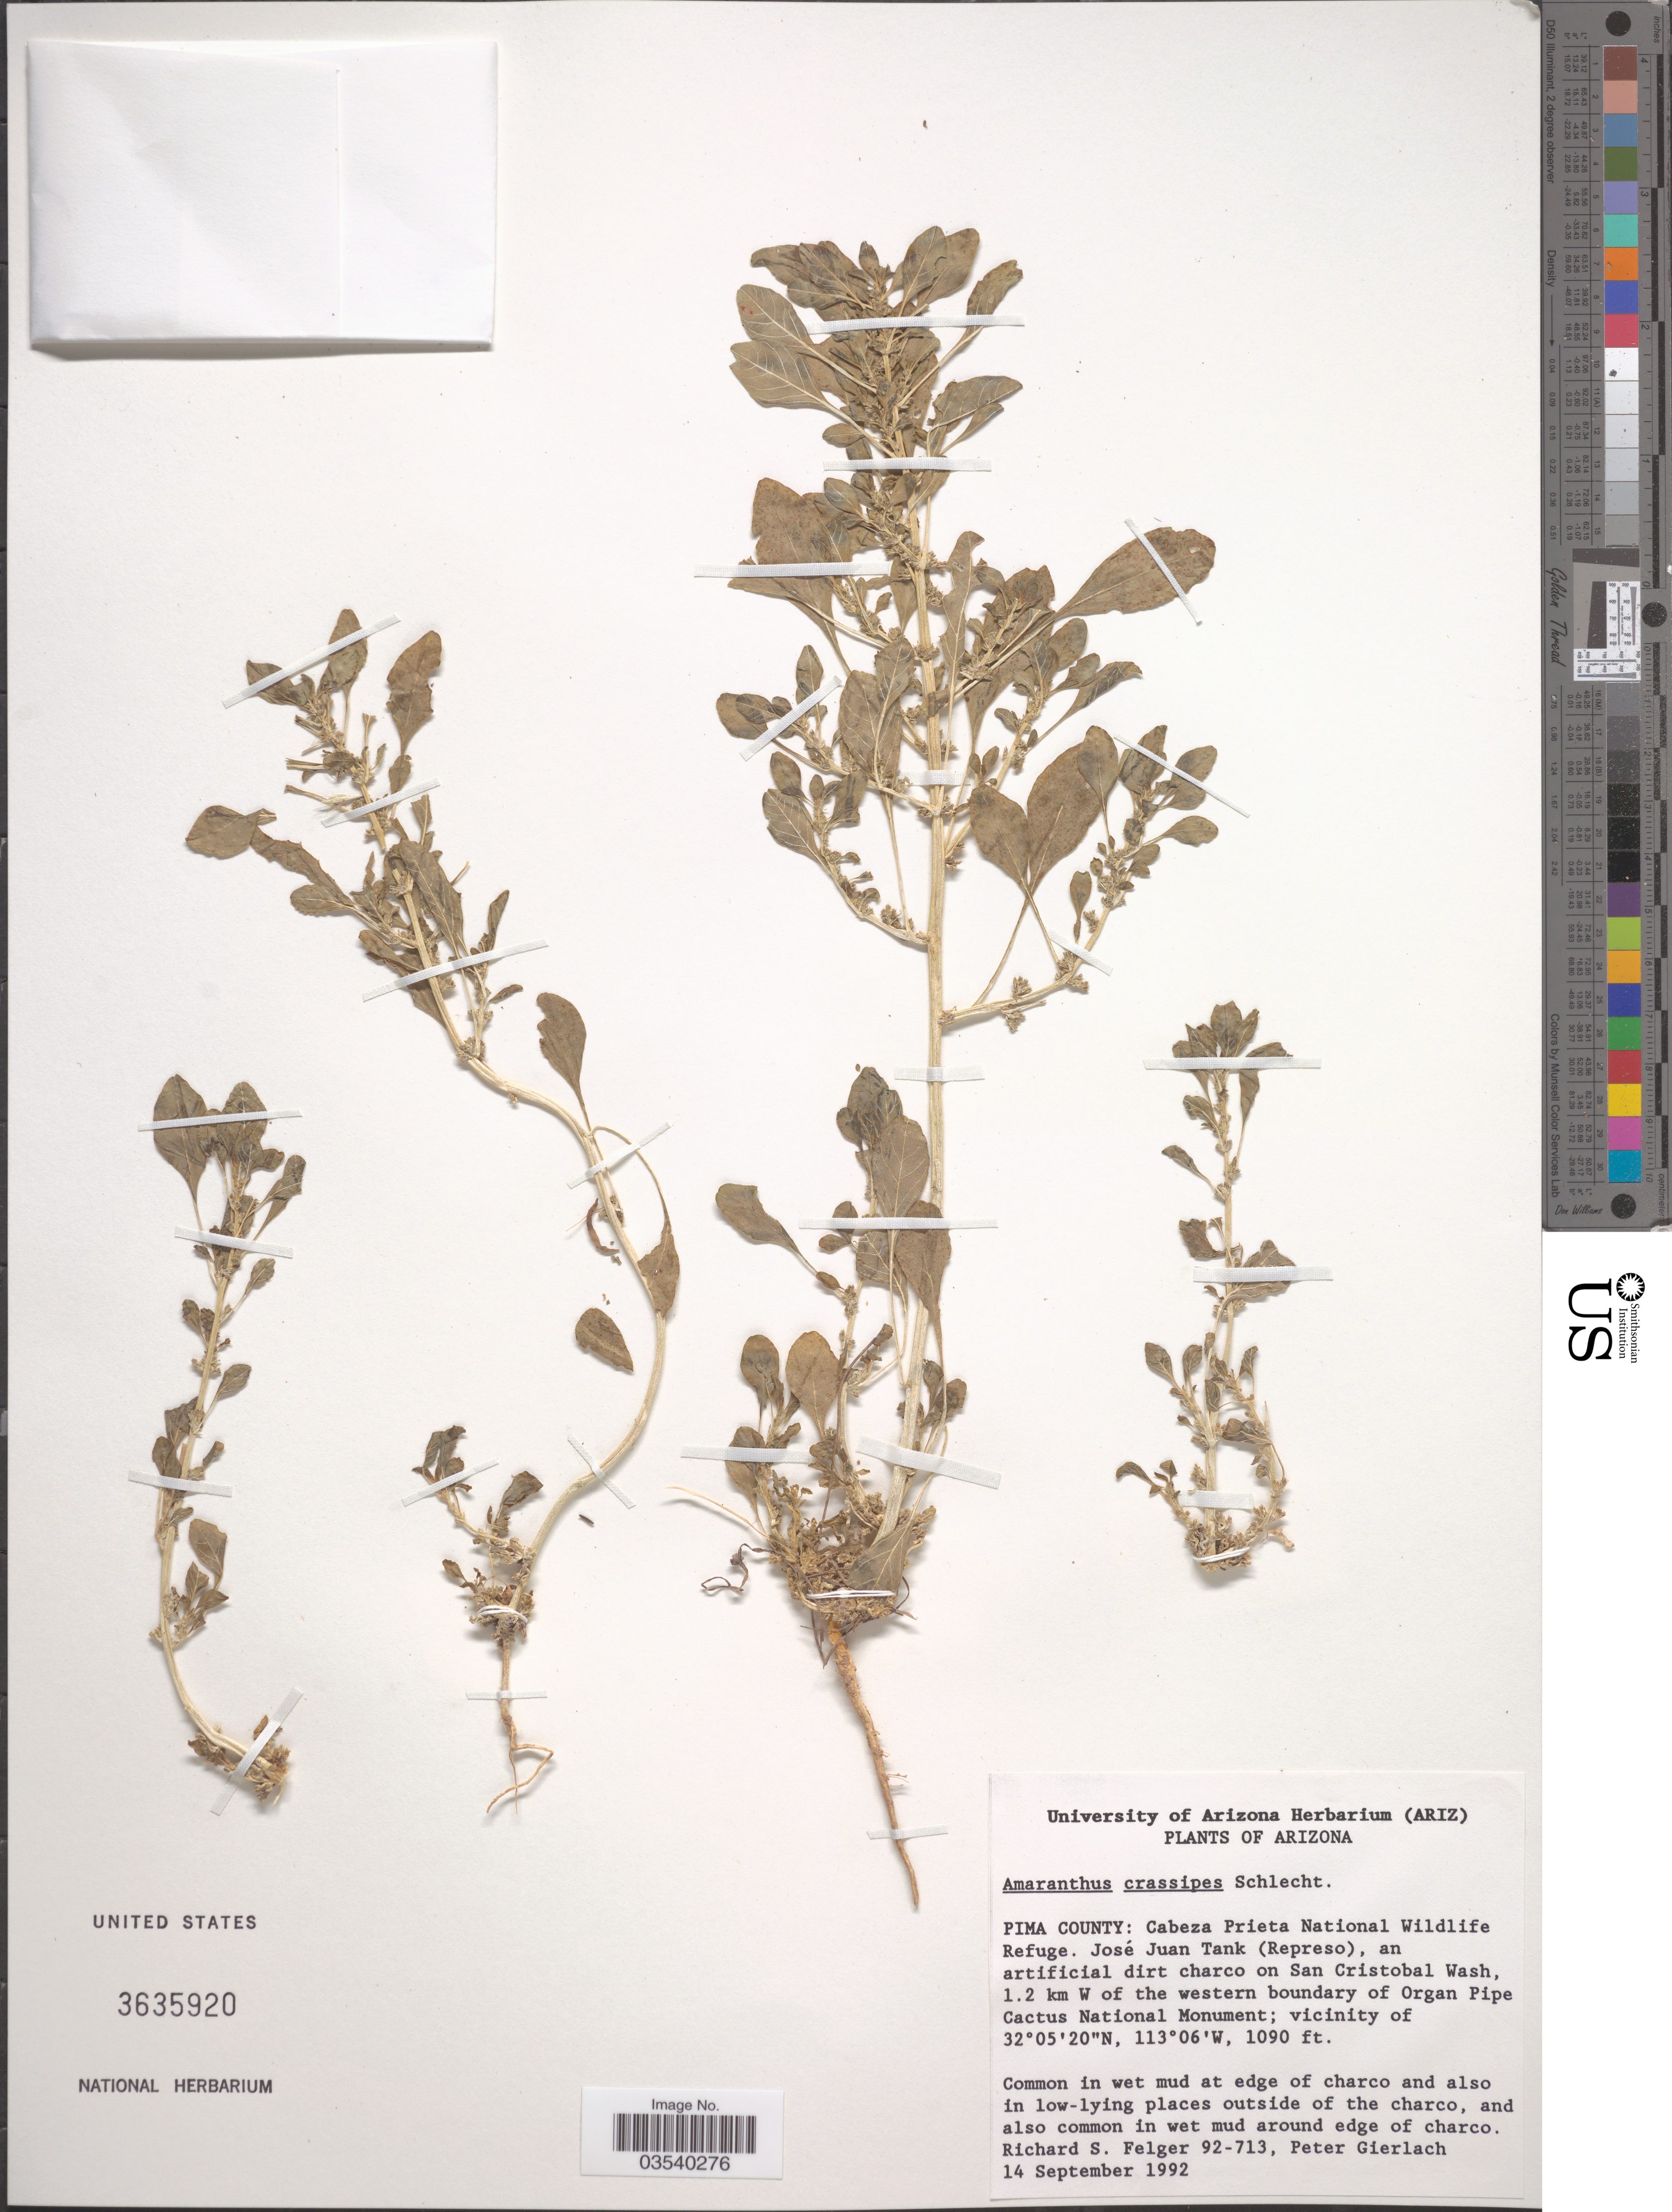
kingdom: Plantae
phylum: Tracheophyta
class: Magnoliopsida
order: Caryophyllales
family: Amaranthaceae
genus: Amaranthus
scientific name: Amaranthus crassipes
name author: Schltdl.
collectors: R. S. Felger & P. Gierlach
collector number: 92-713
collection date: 1992-09-14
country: United States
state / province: Arizona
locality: Pima County: Cabeza Prieta National Wildlife Refuge. José Juan Tank (Represo), and artificial dirt charco on San Cristobal Wash, 1.2 km W of the western boundary of Organ Pipe Cactus National Monument; vicinity of.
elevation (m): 332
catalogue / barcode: US 3635920